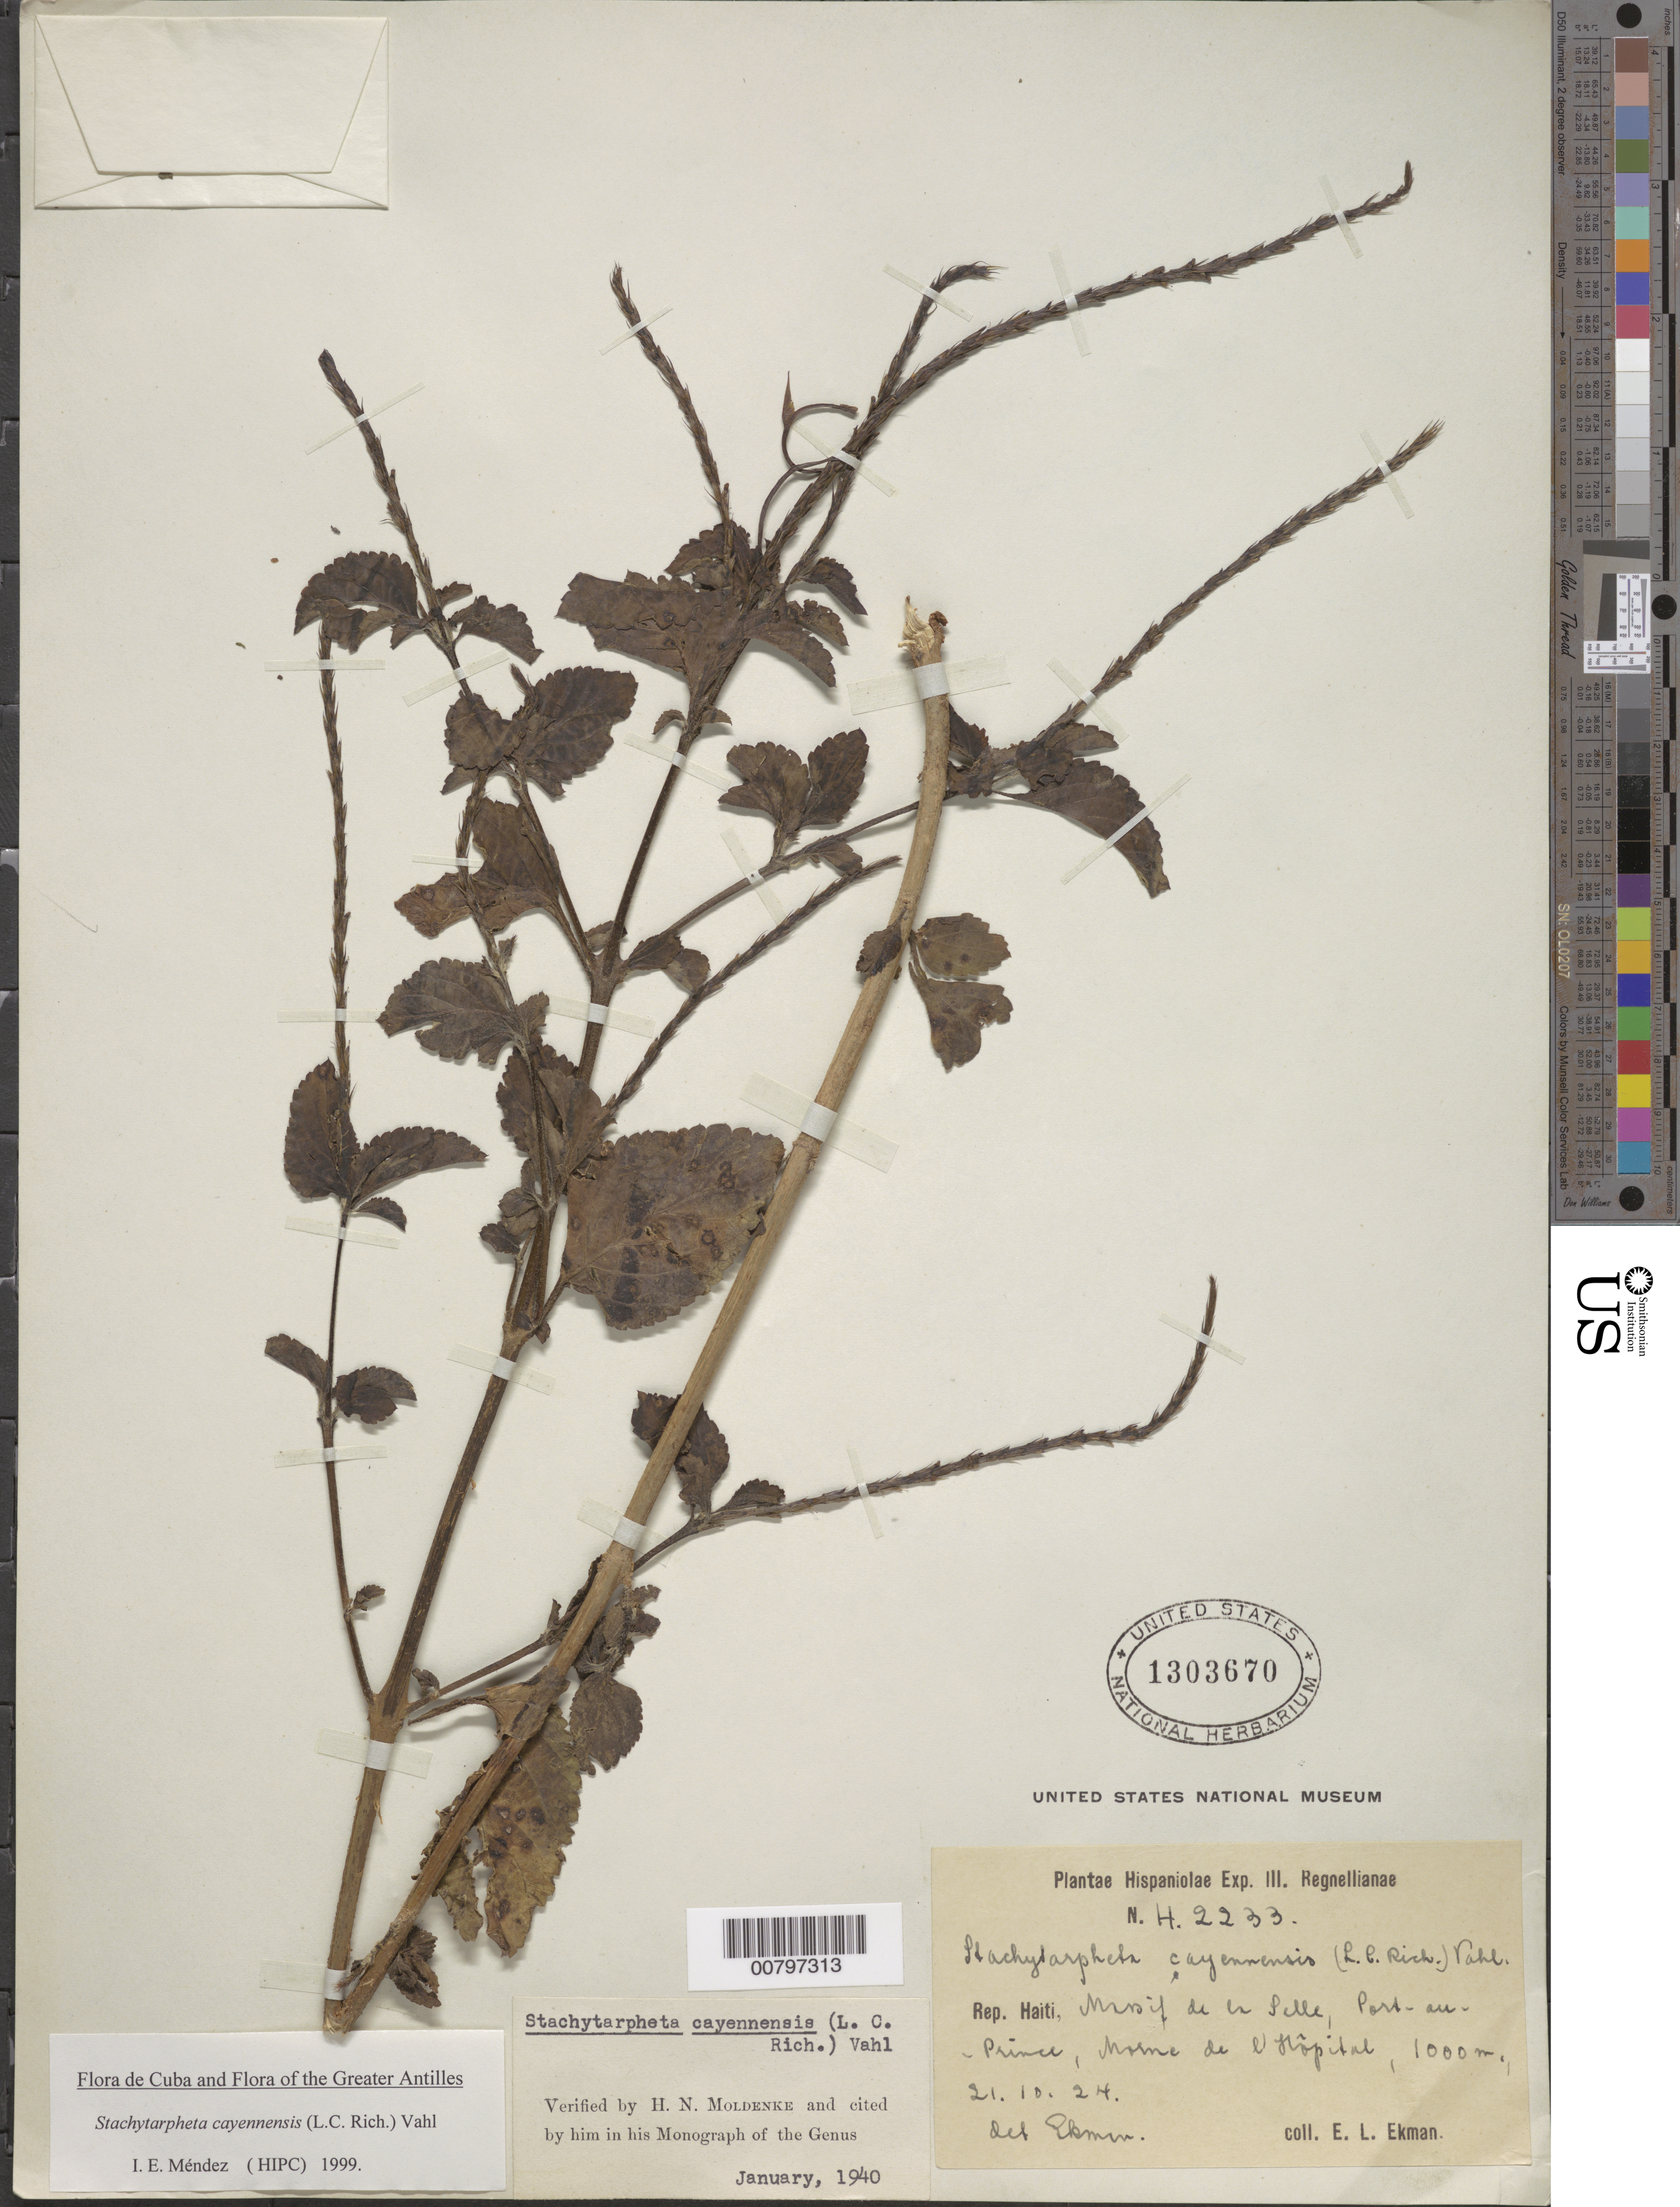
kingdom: Plantae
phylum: Tracheophyta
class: Magnoliopsida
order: Lamiales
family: Verbenaceae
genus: Stachytarpheta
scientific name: Stachytarpheta cayennensis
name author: (Rich.) Vahl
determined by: Méndez, Isidro E., (HIPC)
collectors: E. L. Ekman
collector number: H 2233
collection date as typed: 21 Oct 1924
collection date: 1924-10-21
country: Haiti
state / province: Ouest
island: Hispaniola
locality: Massif de la Selle, Port-au-Prince, Mornde de l'Hôpital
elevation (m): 1000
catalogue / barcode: US 1303670